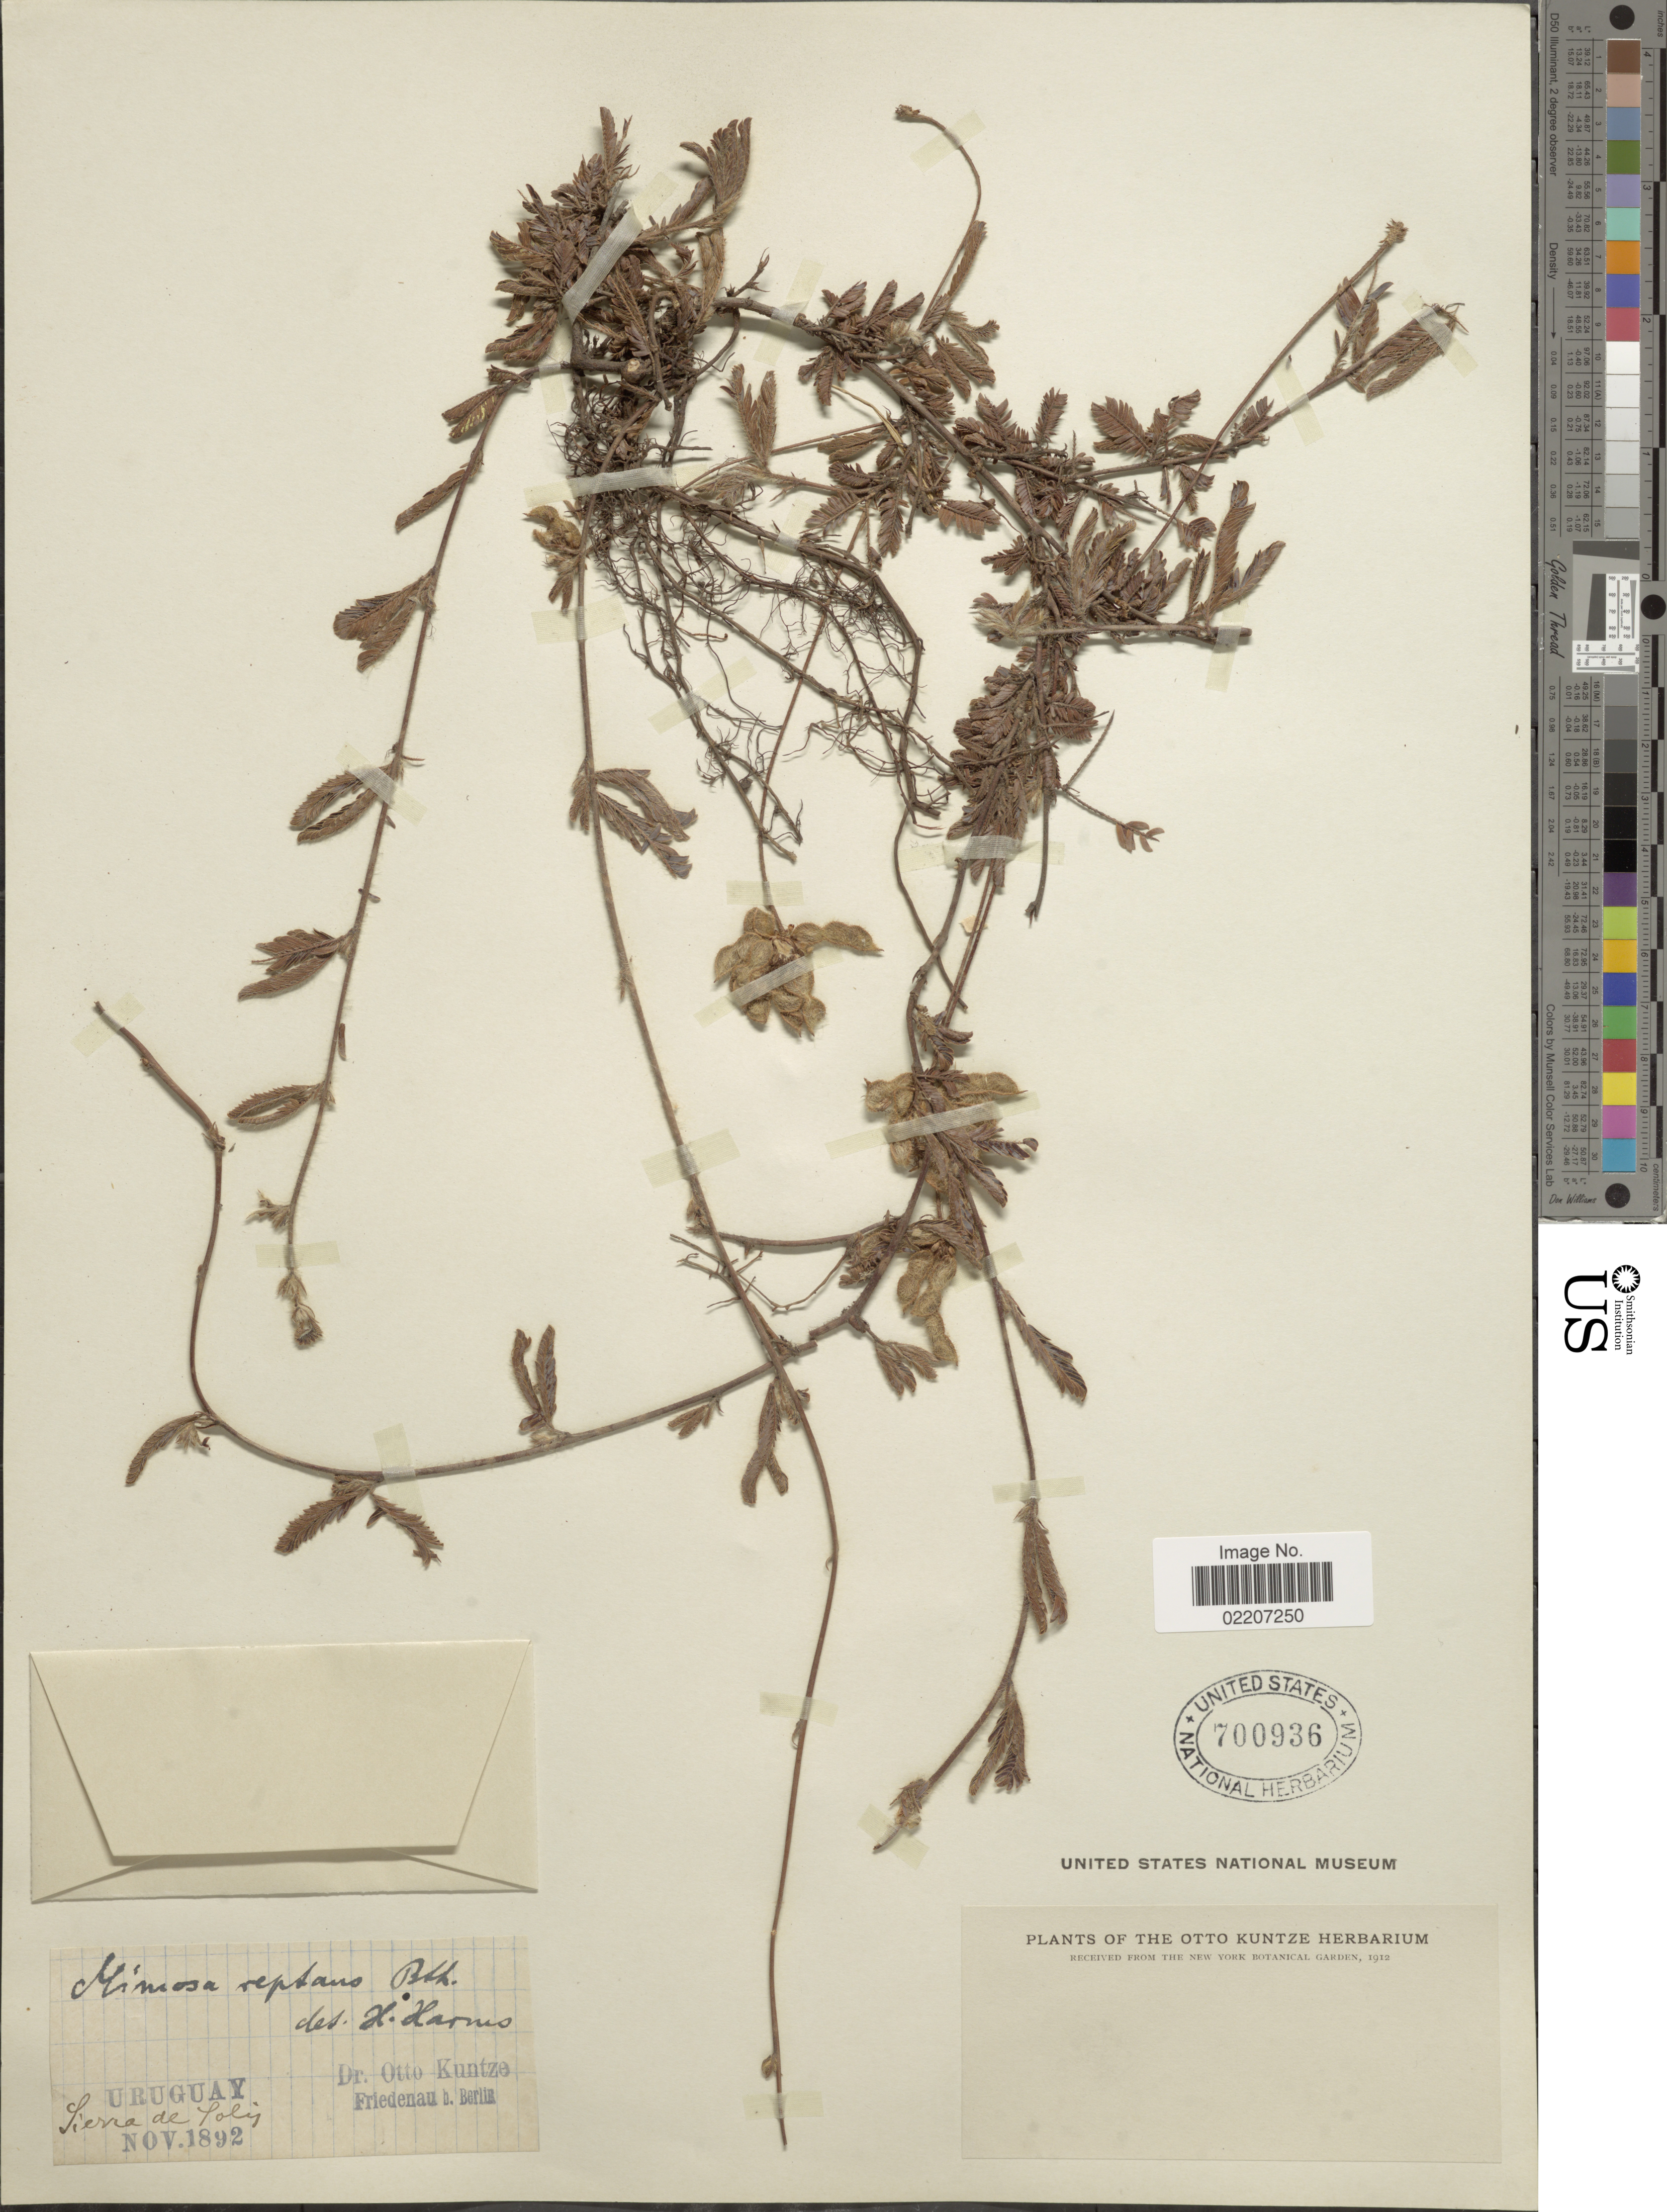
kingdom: Plantae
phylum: Tracheophyta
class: Magnoliopsida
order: Fabales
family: Fabaceae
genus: Mimosa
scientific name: Mimosa reptans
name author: Benth.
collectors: C.E.O. Kuntze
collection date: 1892-11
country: Uruguay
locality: Sierra de Solis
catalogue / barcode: US 700936